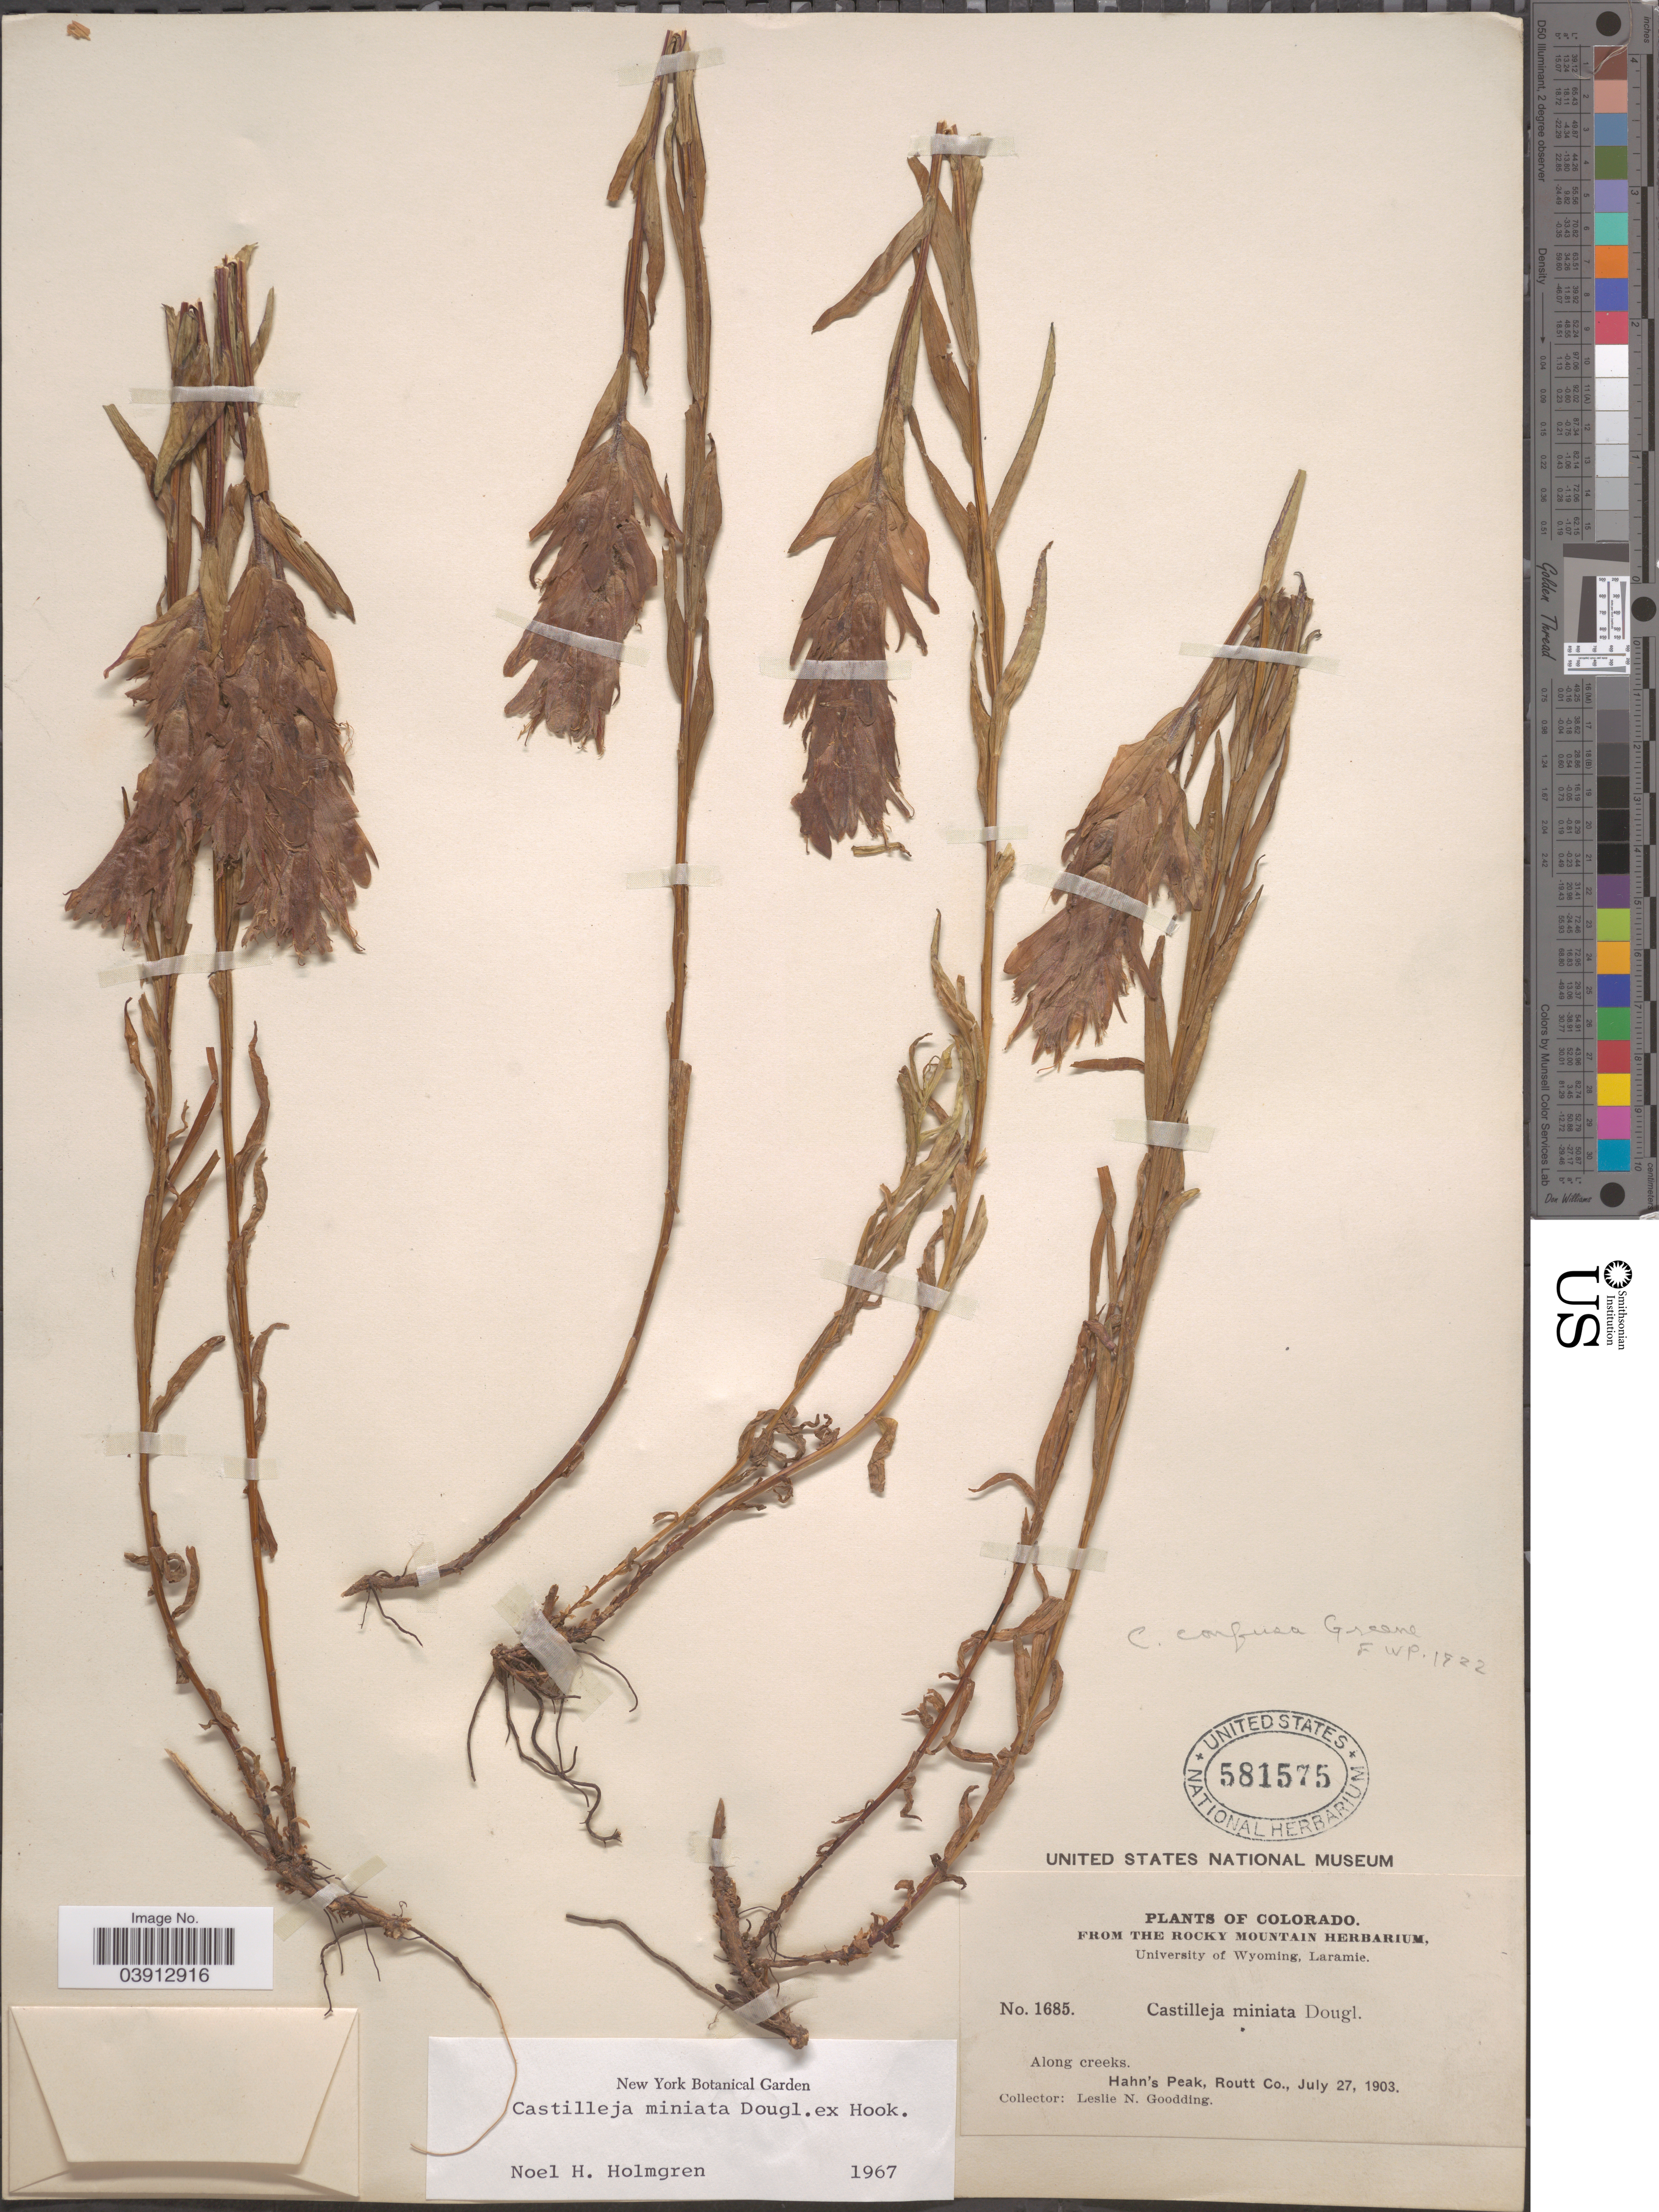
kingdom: Plantae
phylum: Tracheophyta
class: Magnoliopsida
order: Lamiales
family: Orobanchaceae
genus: Castilleja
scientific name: Castilleja miniata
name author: Douglas ex Hook.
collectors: L. N. Goodding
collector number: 1685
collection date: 1903-07-27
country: United States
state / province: Colorado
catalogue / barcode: US 581575